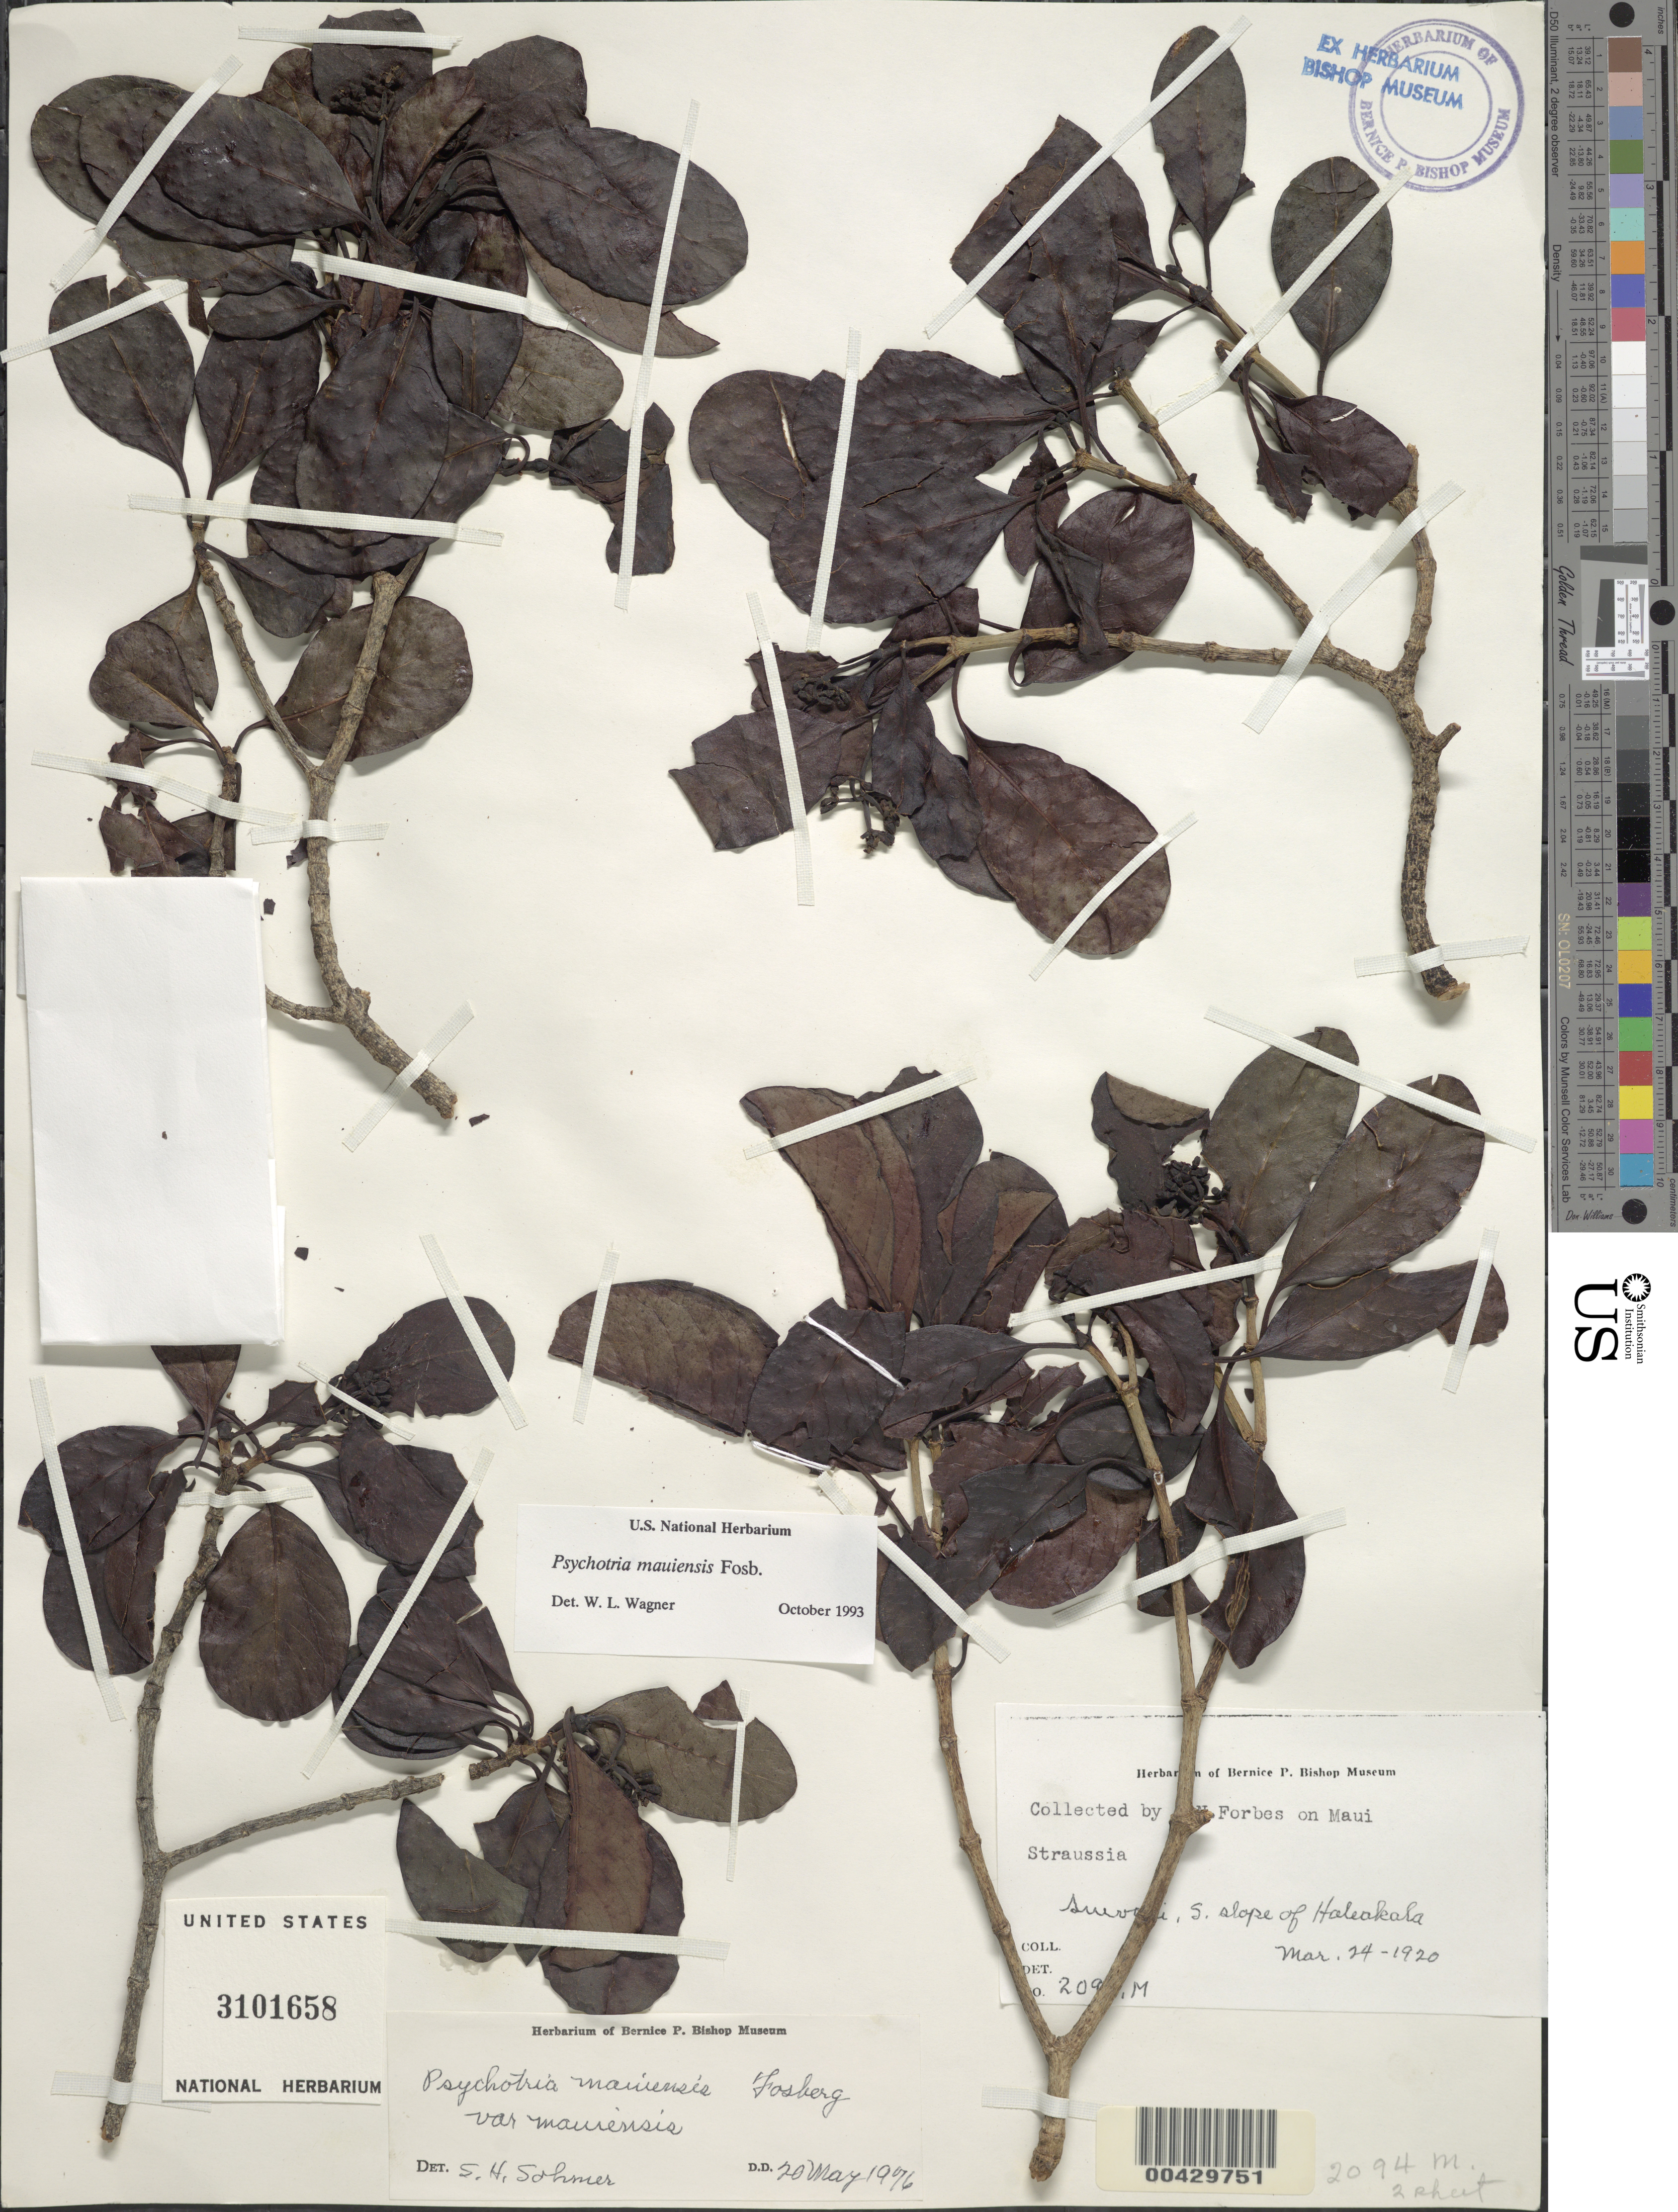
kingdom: Plantae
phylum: Tracheophyta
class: Magnoliopsida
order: Gentianales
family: Rubiaceae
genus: Psychotria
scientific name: Psychotria mauiensis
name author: Fosberg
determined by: Wagner, W. L., (BOT), Smithsonian Institution - National Museum of Natural History (UNITED STATES)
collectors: C. N. Forbes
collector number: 2094.M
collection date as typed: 24 Mar 1920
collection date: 1920-03-24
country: United States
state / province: Hawaii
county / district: Maui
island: Maui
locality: Auwahi. S. slope of Haleakala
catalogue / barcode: US 3101658